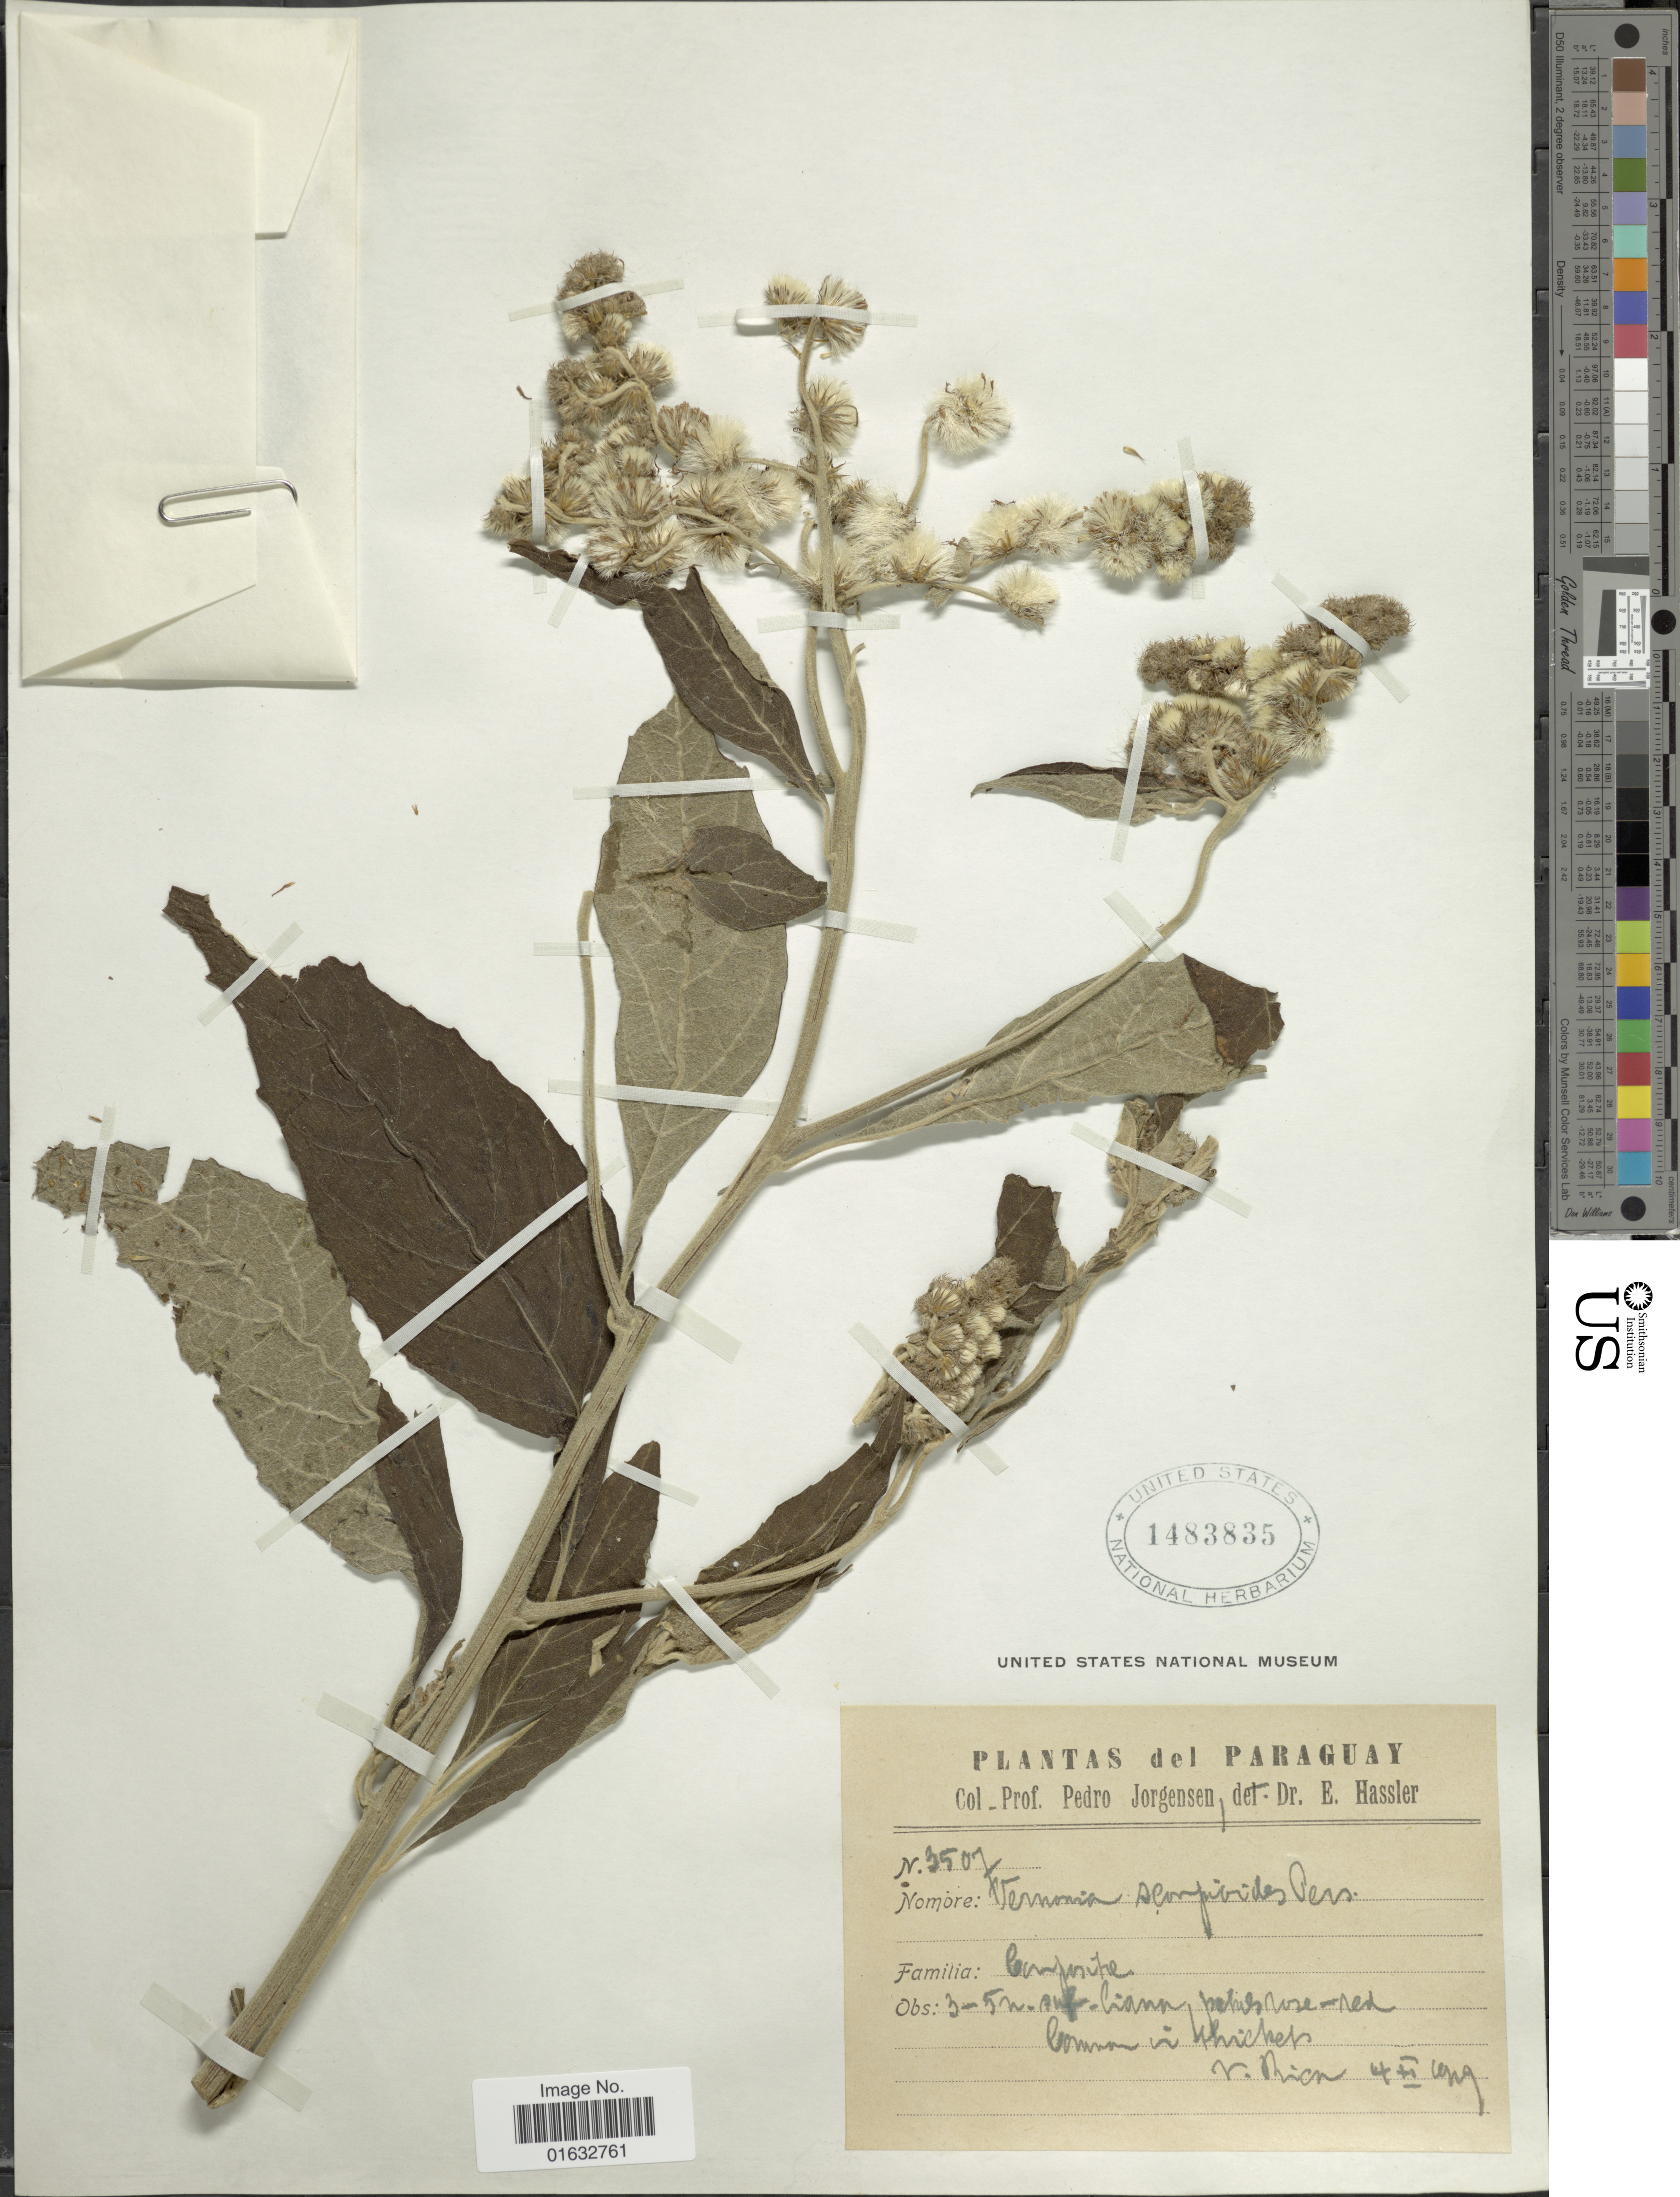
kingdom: Plantae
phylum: Tracheophyta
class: Magnoliopsida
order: Asterales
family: Asteraceae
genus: Cyrtocymura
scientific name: Cyrtocymura scorpioides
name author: (Lam.) H. Rob.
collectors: P. Jörgensen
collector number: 3507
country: Paraguay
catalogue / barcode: US 1483835